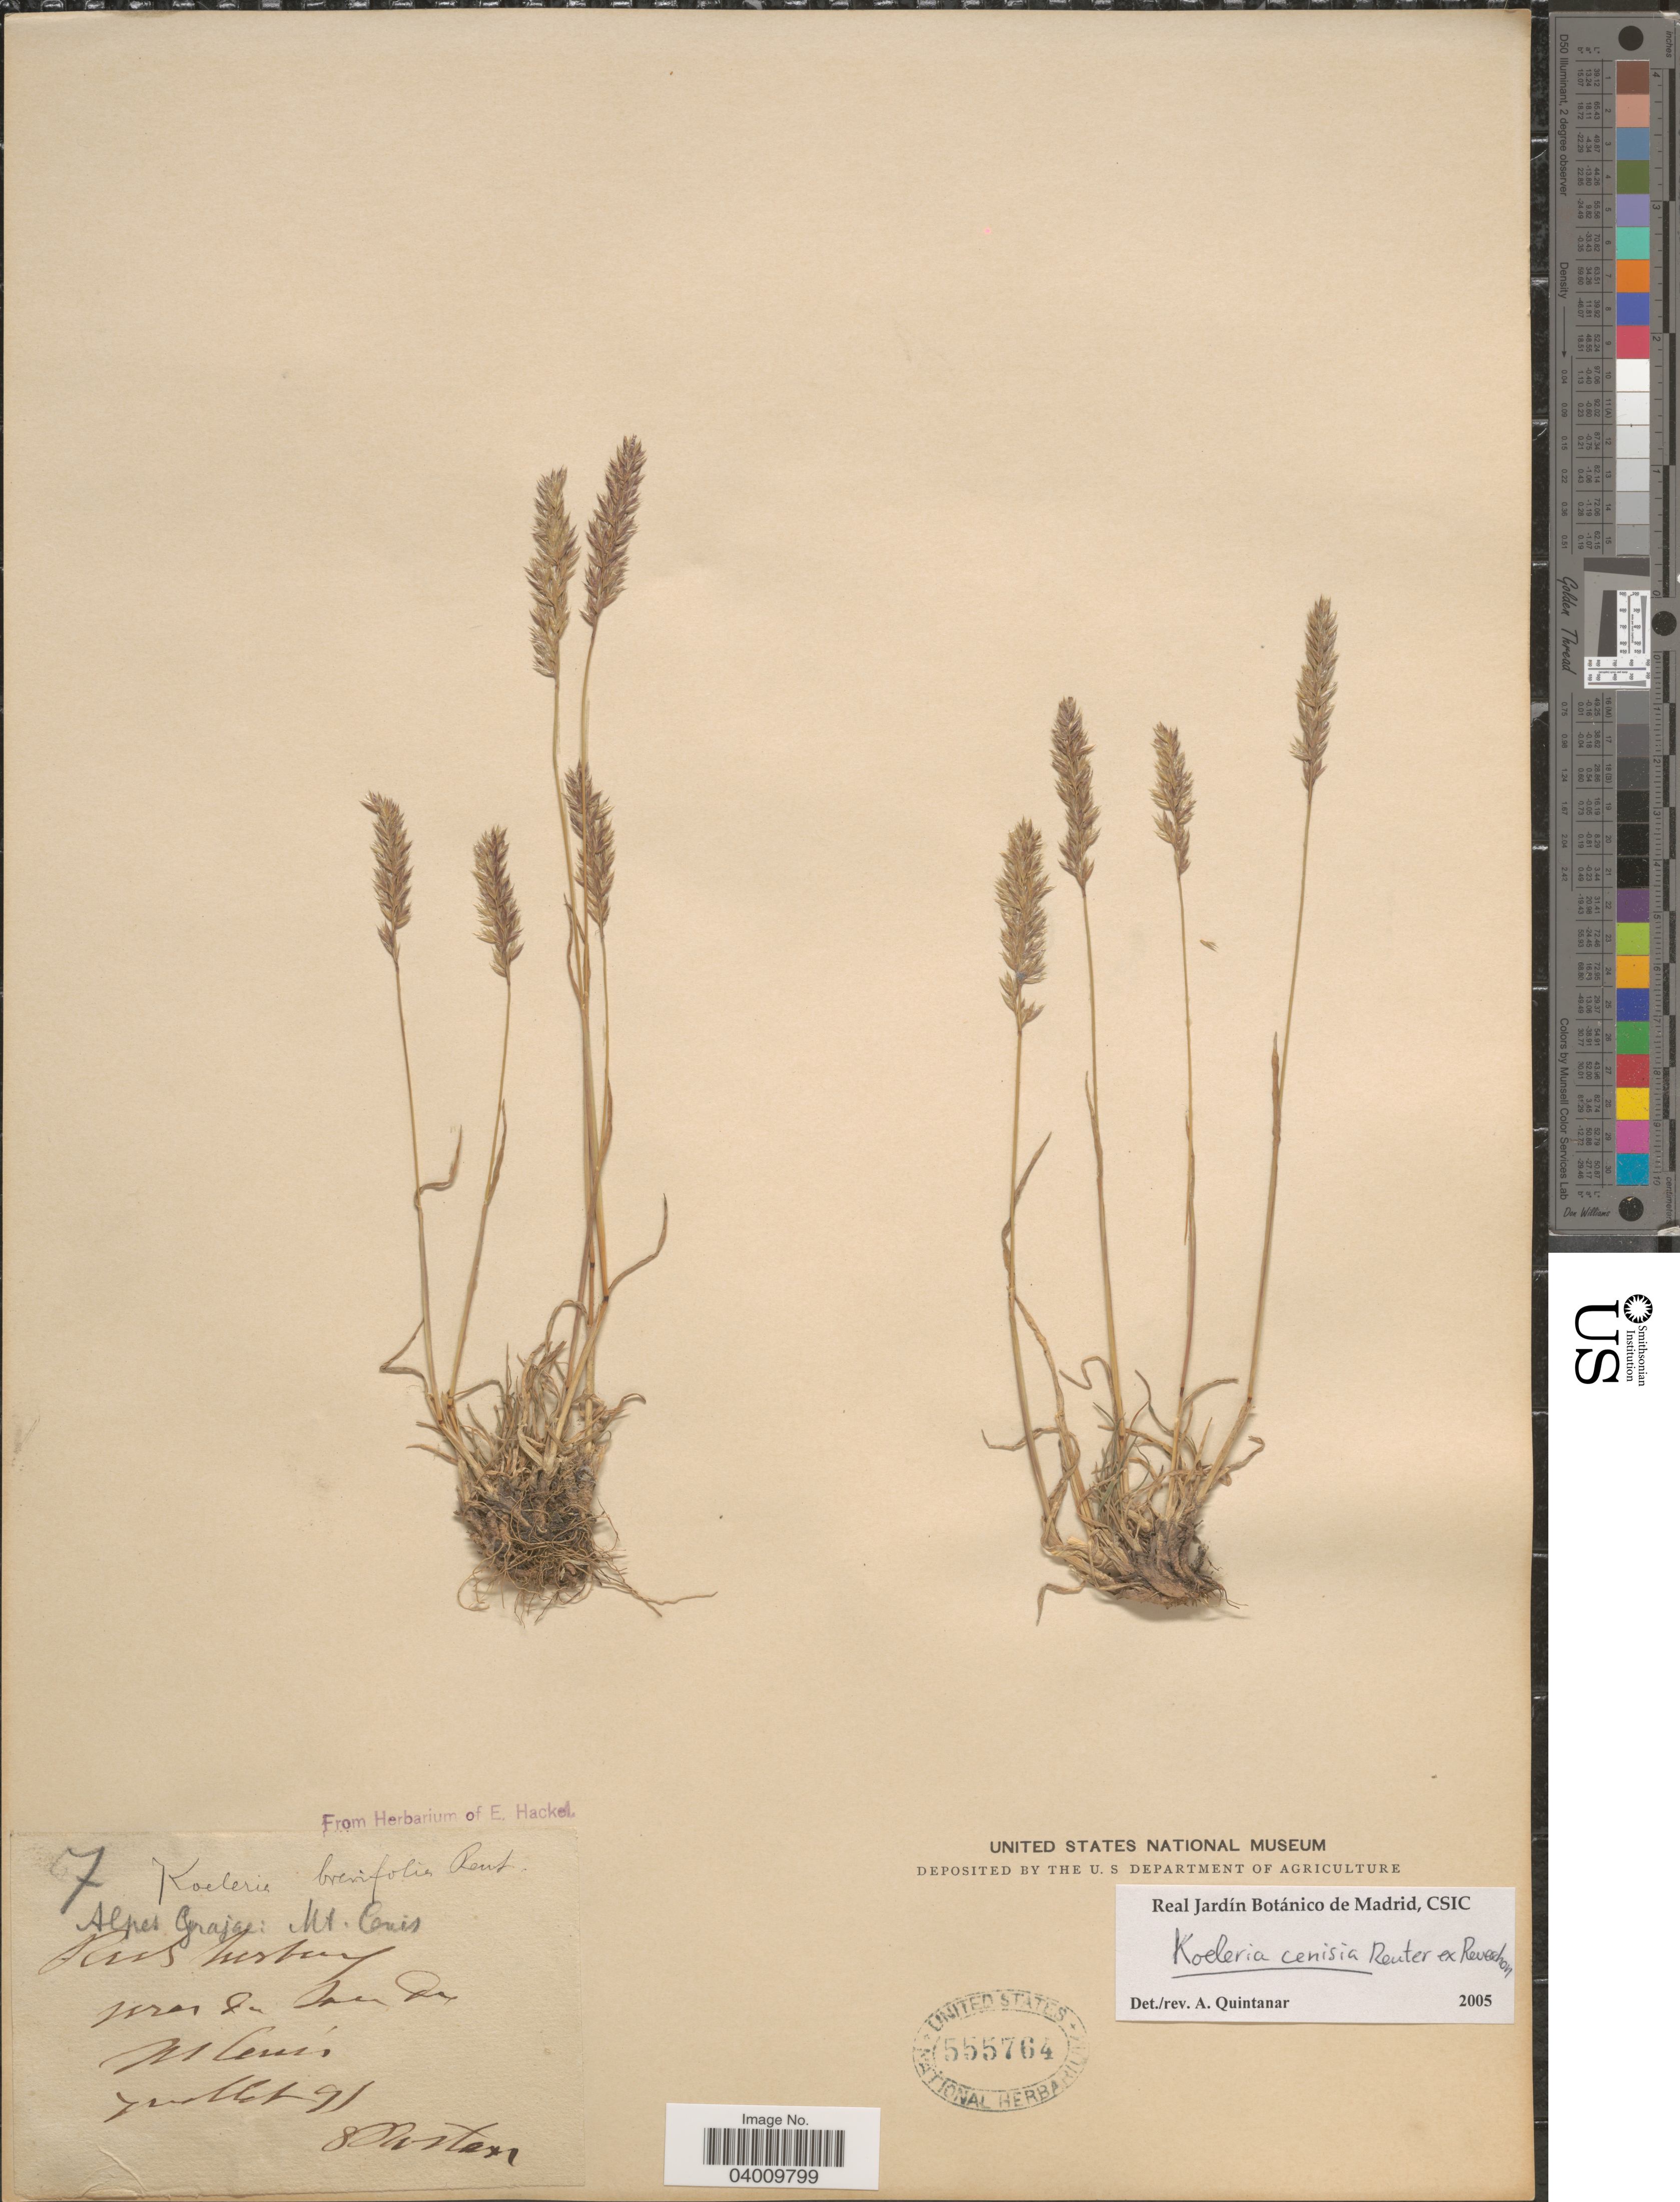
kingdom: Plantae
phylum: Tracheophyta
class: Liliopsida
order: Poales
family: Poaceae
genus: Koeleria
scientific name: Koeleria cenisia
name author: Reut. & E. Rev.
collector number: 7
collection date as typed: Transcribed d/m/y: /7/91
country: France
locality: Alpes Grajae: Mt. Cenis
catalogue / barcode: US 555764